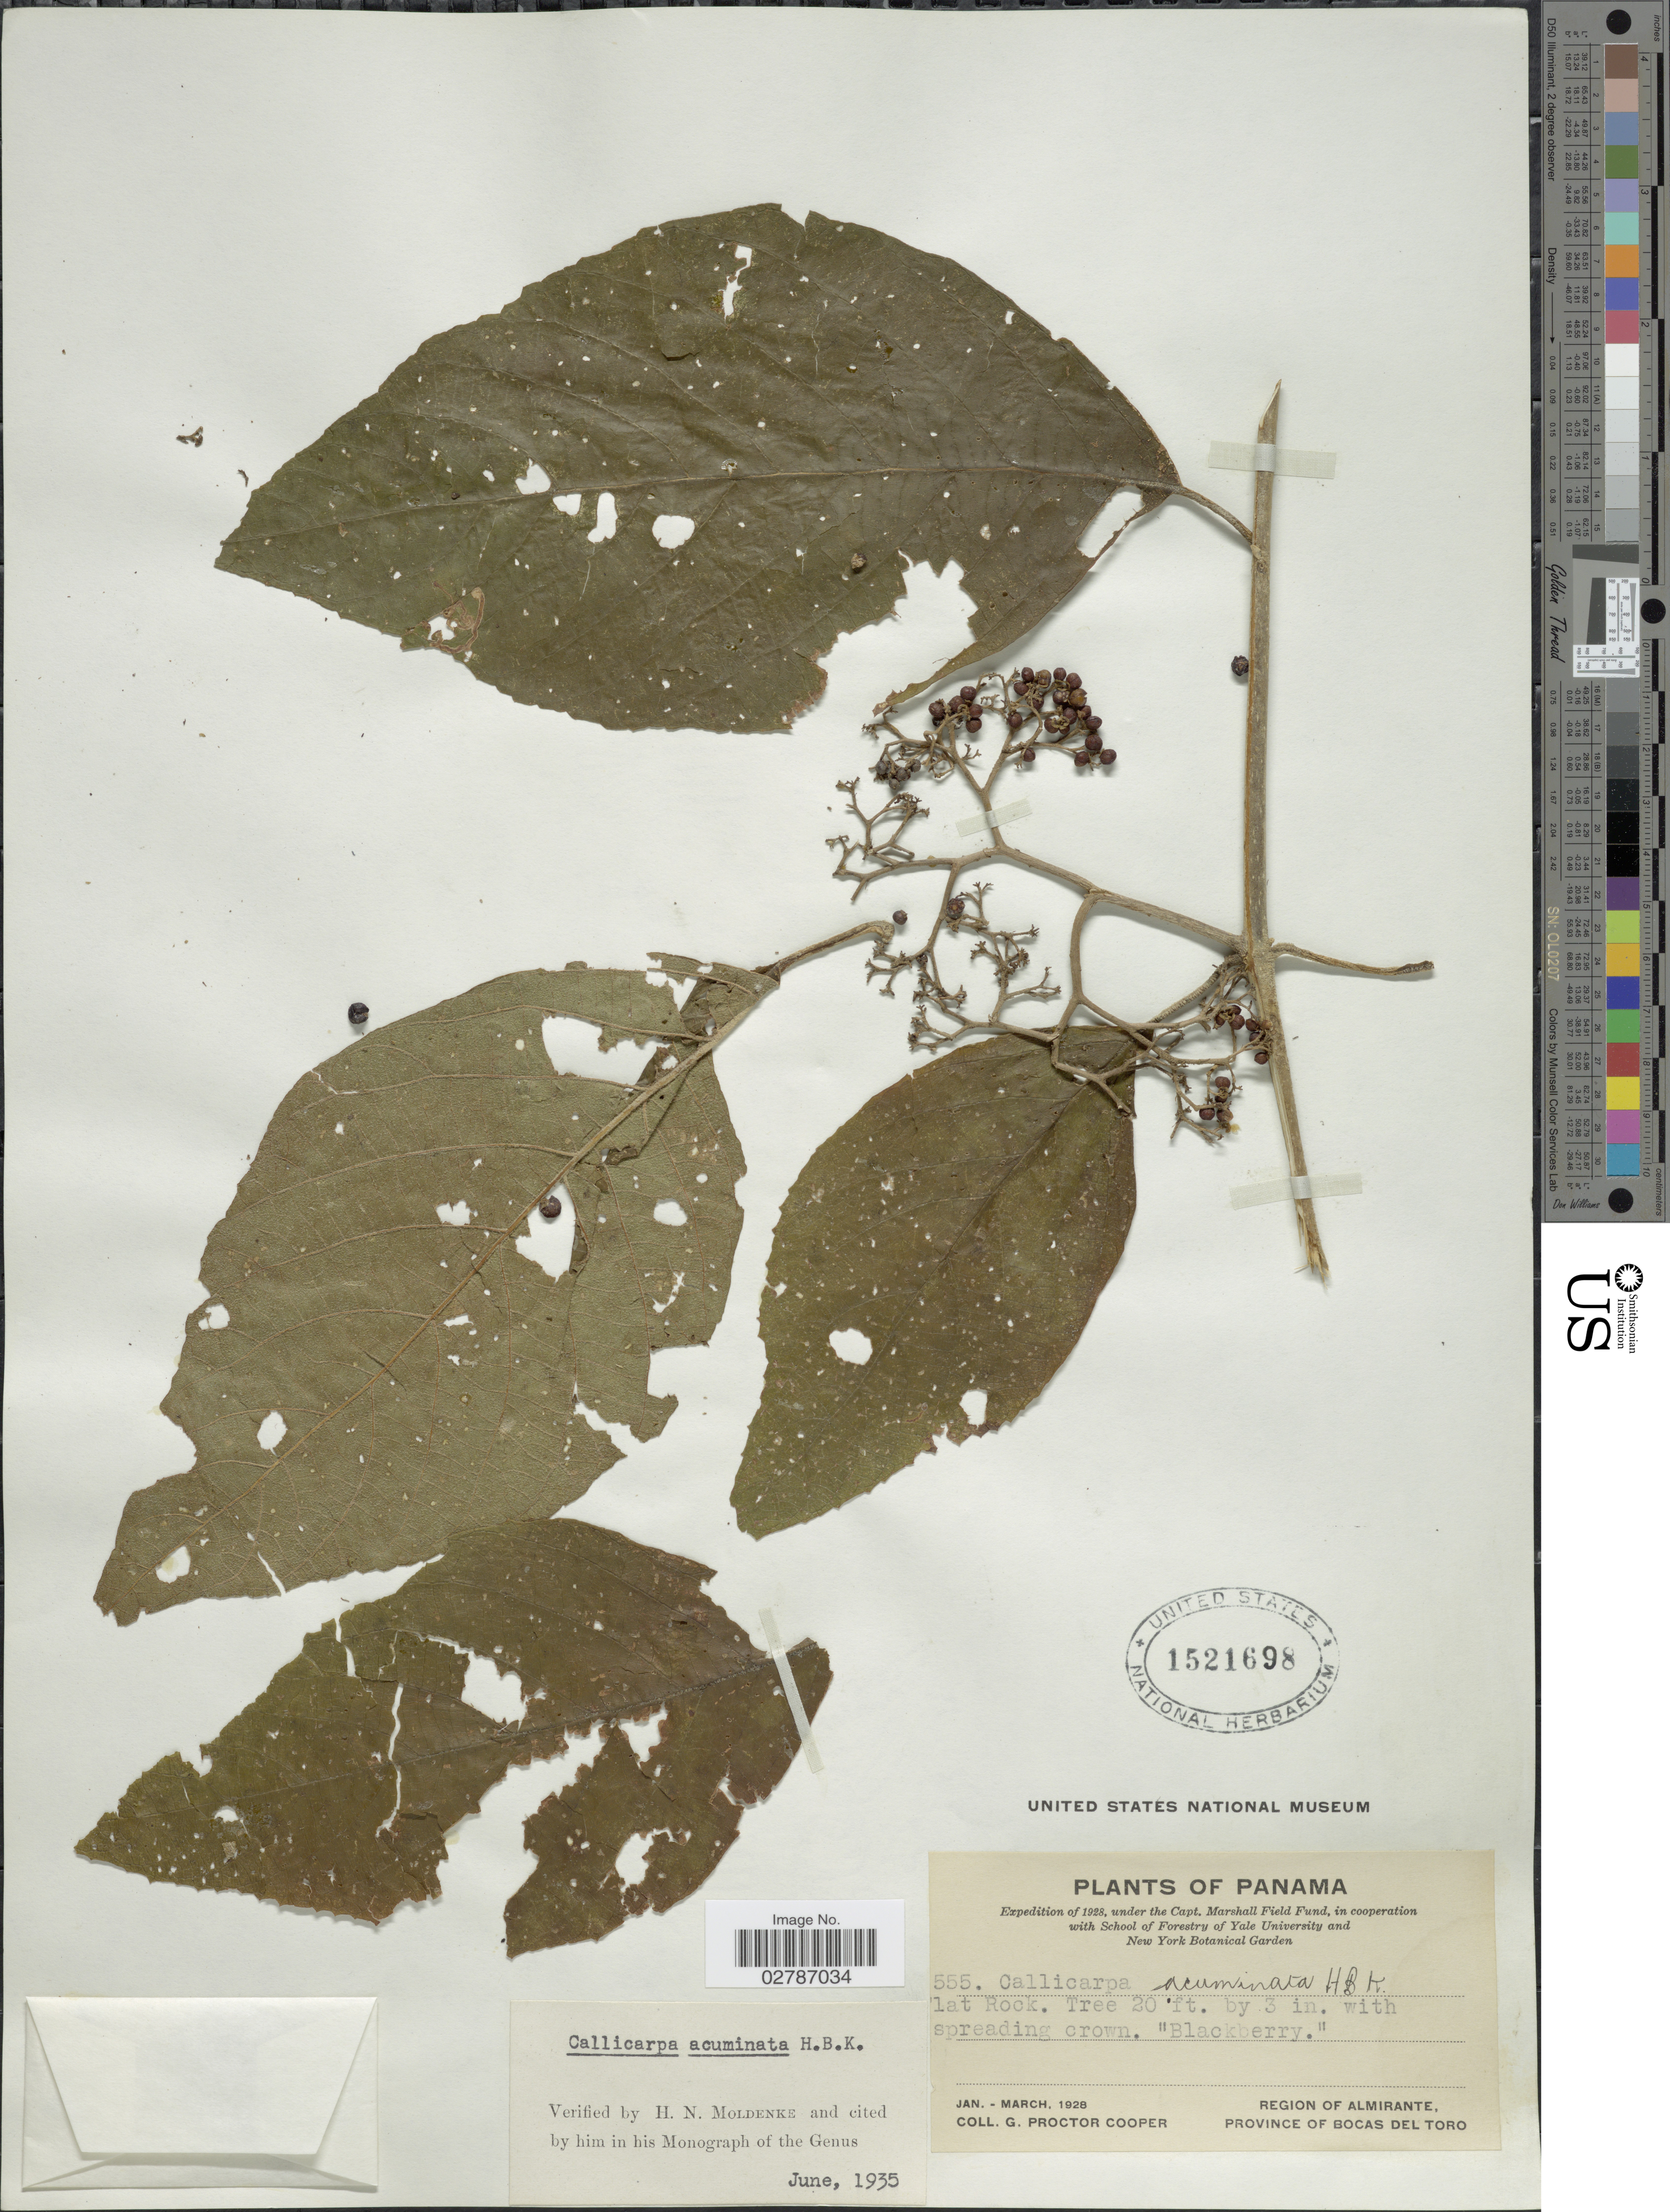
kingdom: Plantae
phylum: Tracheophyta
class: Magnoliopsida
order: Lamiales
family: Lamiaceae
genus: Callicarpa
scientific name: Callicarpa acuminata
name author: Kunth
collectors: G. Cooper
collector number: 555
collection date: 1928-01/1928-03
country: Panama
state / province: Bocas del Toro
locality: Region of Almirante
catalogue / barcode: US 1521698